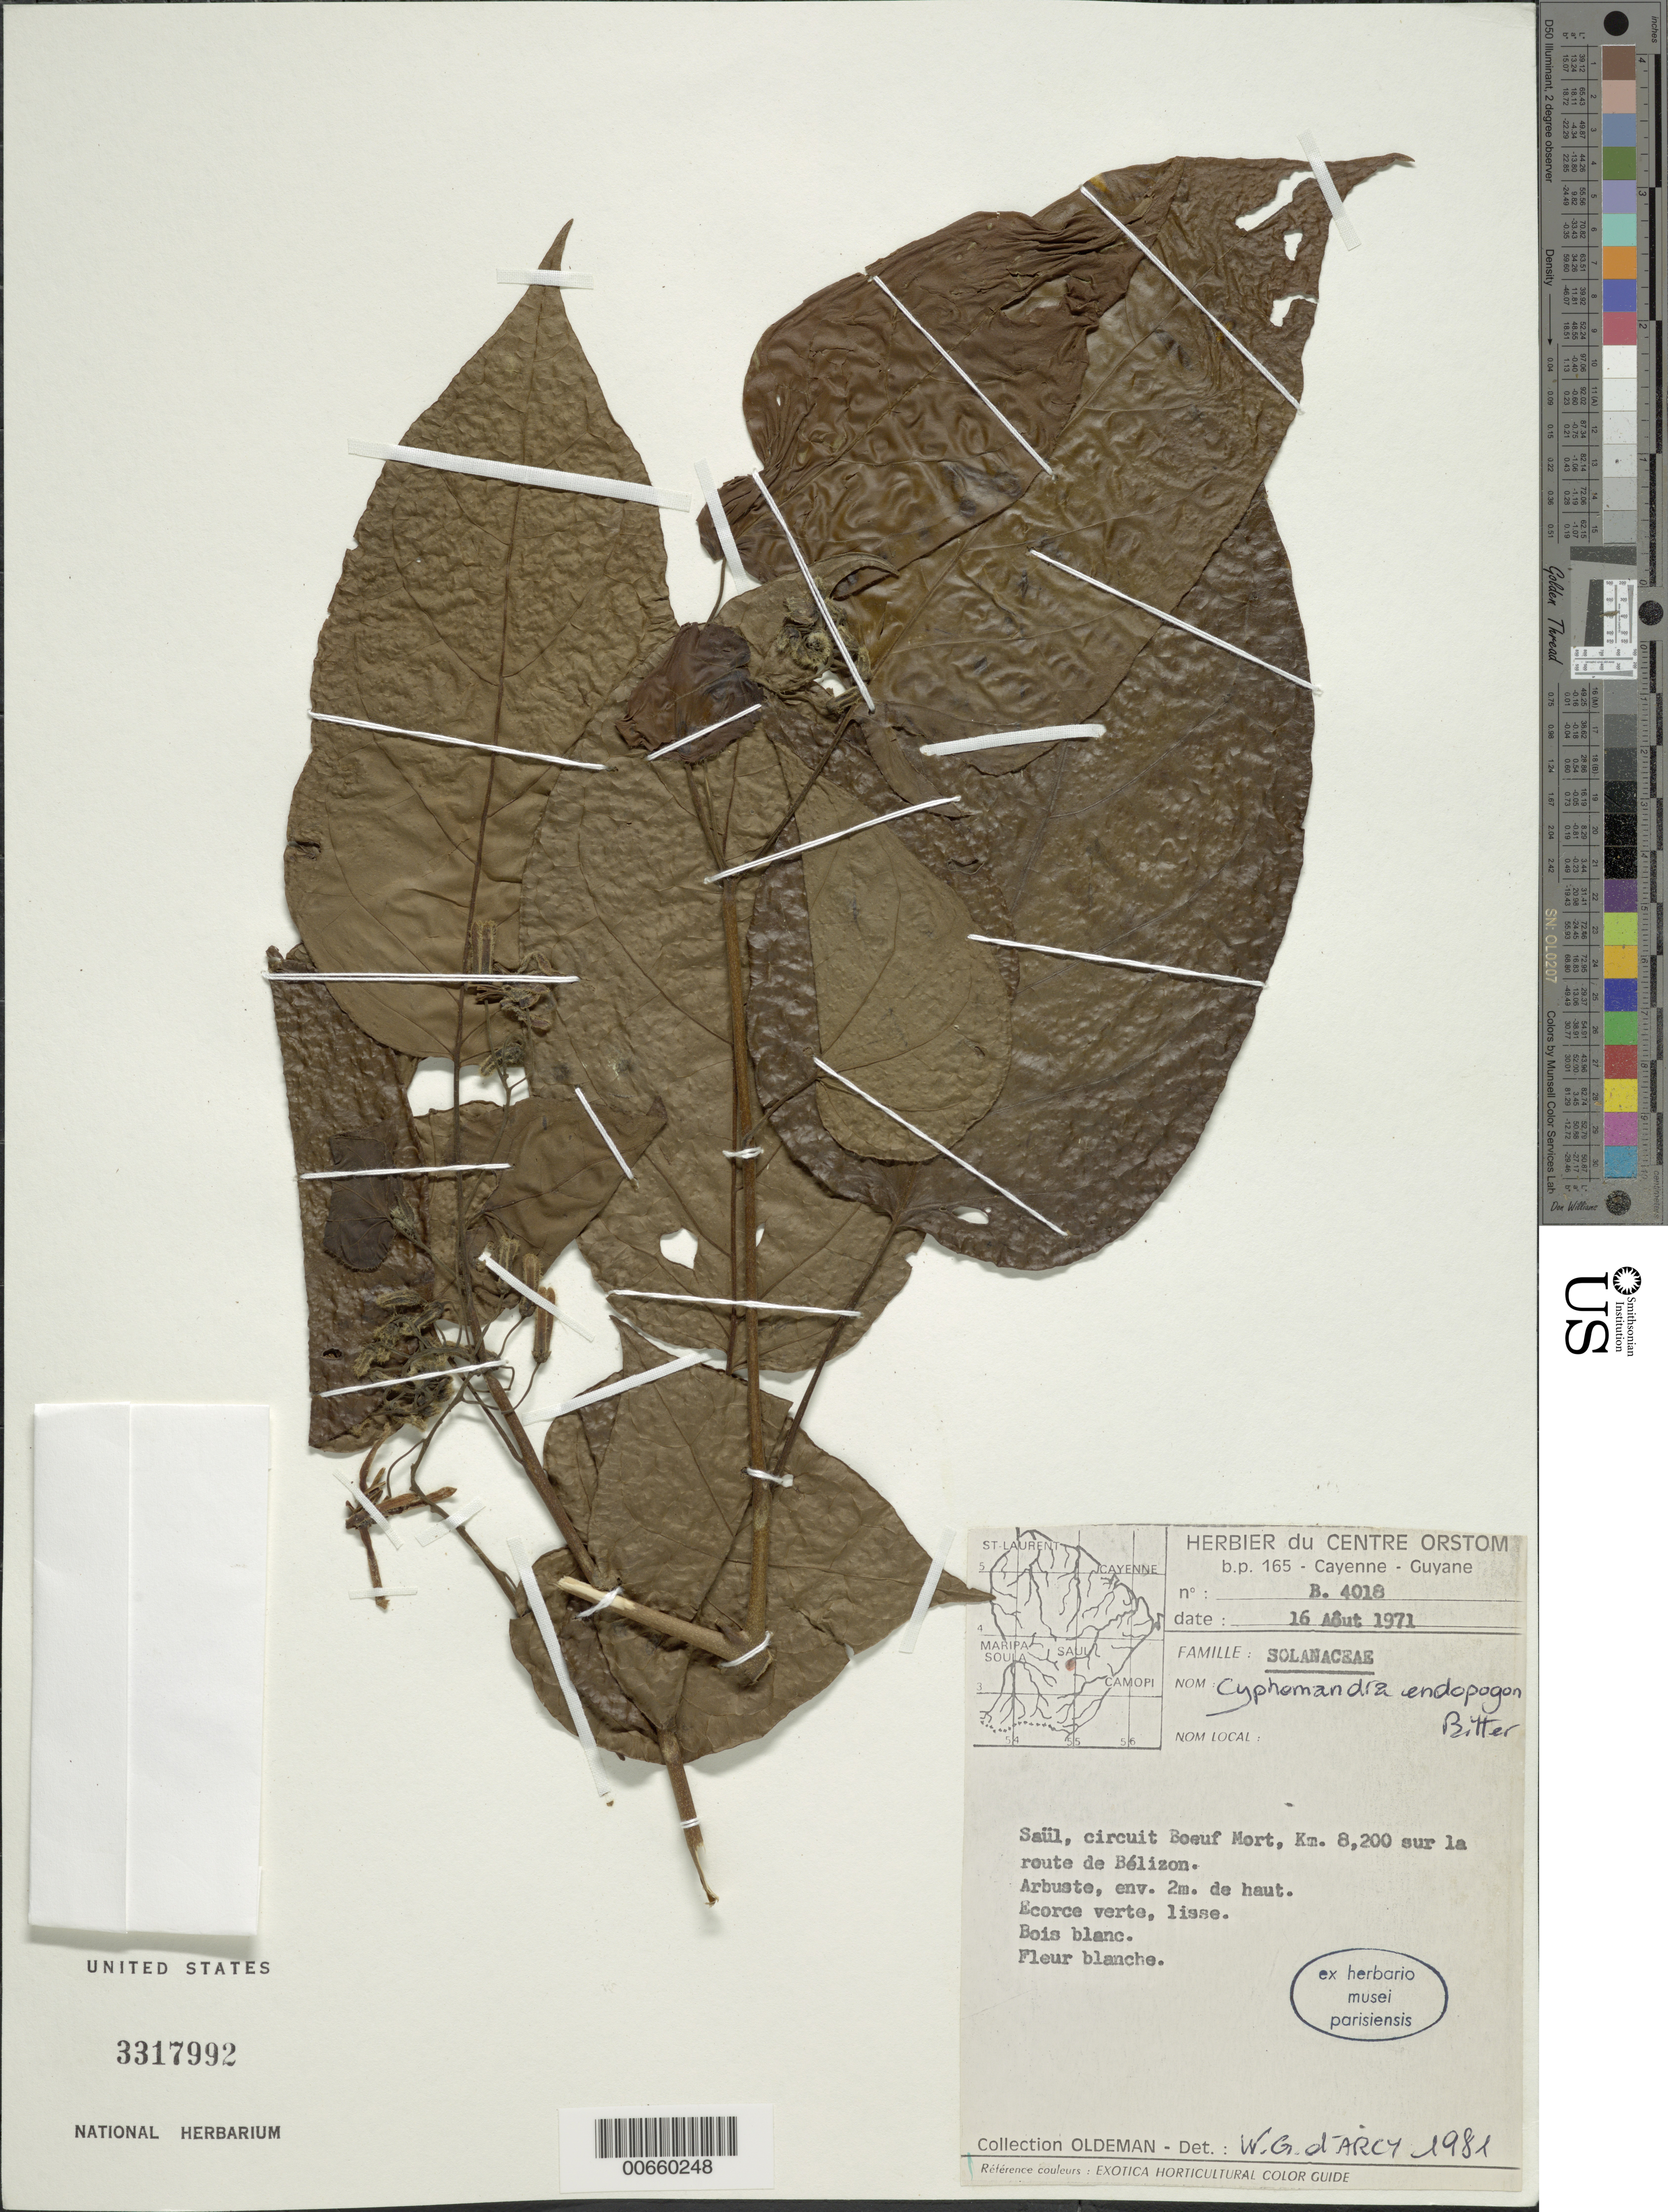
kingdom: Plantae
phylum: Tracheophyta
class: Magnoliopsida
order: Solanales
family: Solanaceae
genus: Cyphomandra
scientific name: Cyphomandra endopogon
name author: Bitter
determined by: D'Arcy, W. G.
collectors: R. Oldeman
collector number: B 4018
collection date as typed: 16-Aug-71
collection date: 1971-08-16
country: French Guiana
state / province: Saint-Laurent-du-Maroni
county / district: Saül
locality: Saül, Circuit Boeuf Mort, km 8.2 sur la route de Bélizon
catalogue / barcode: US 3317992